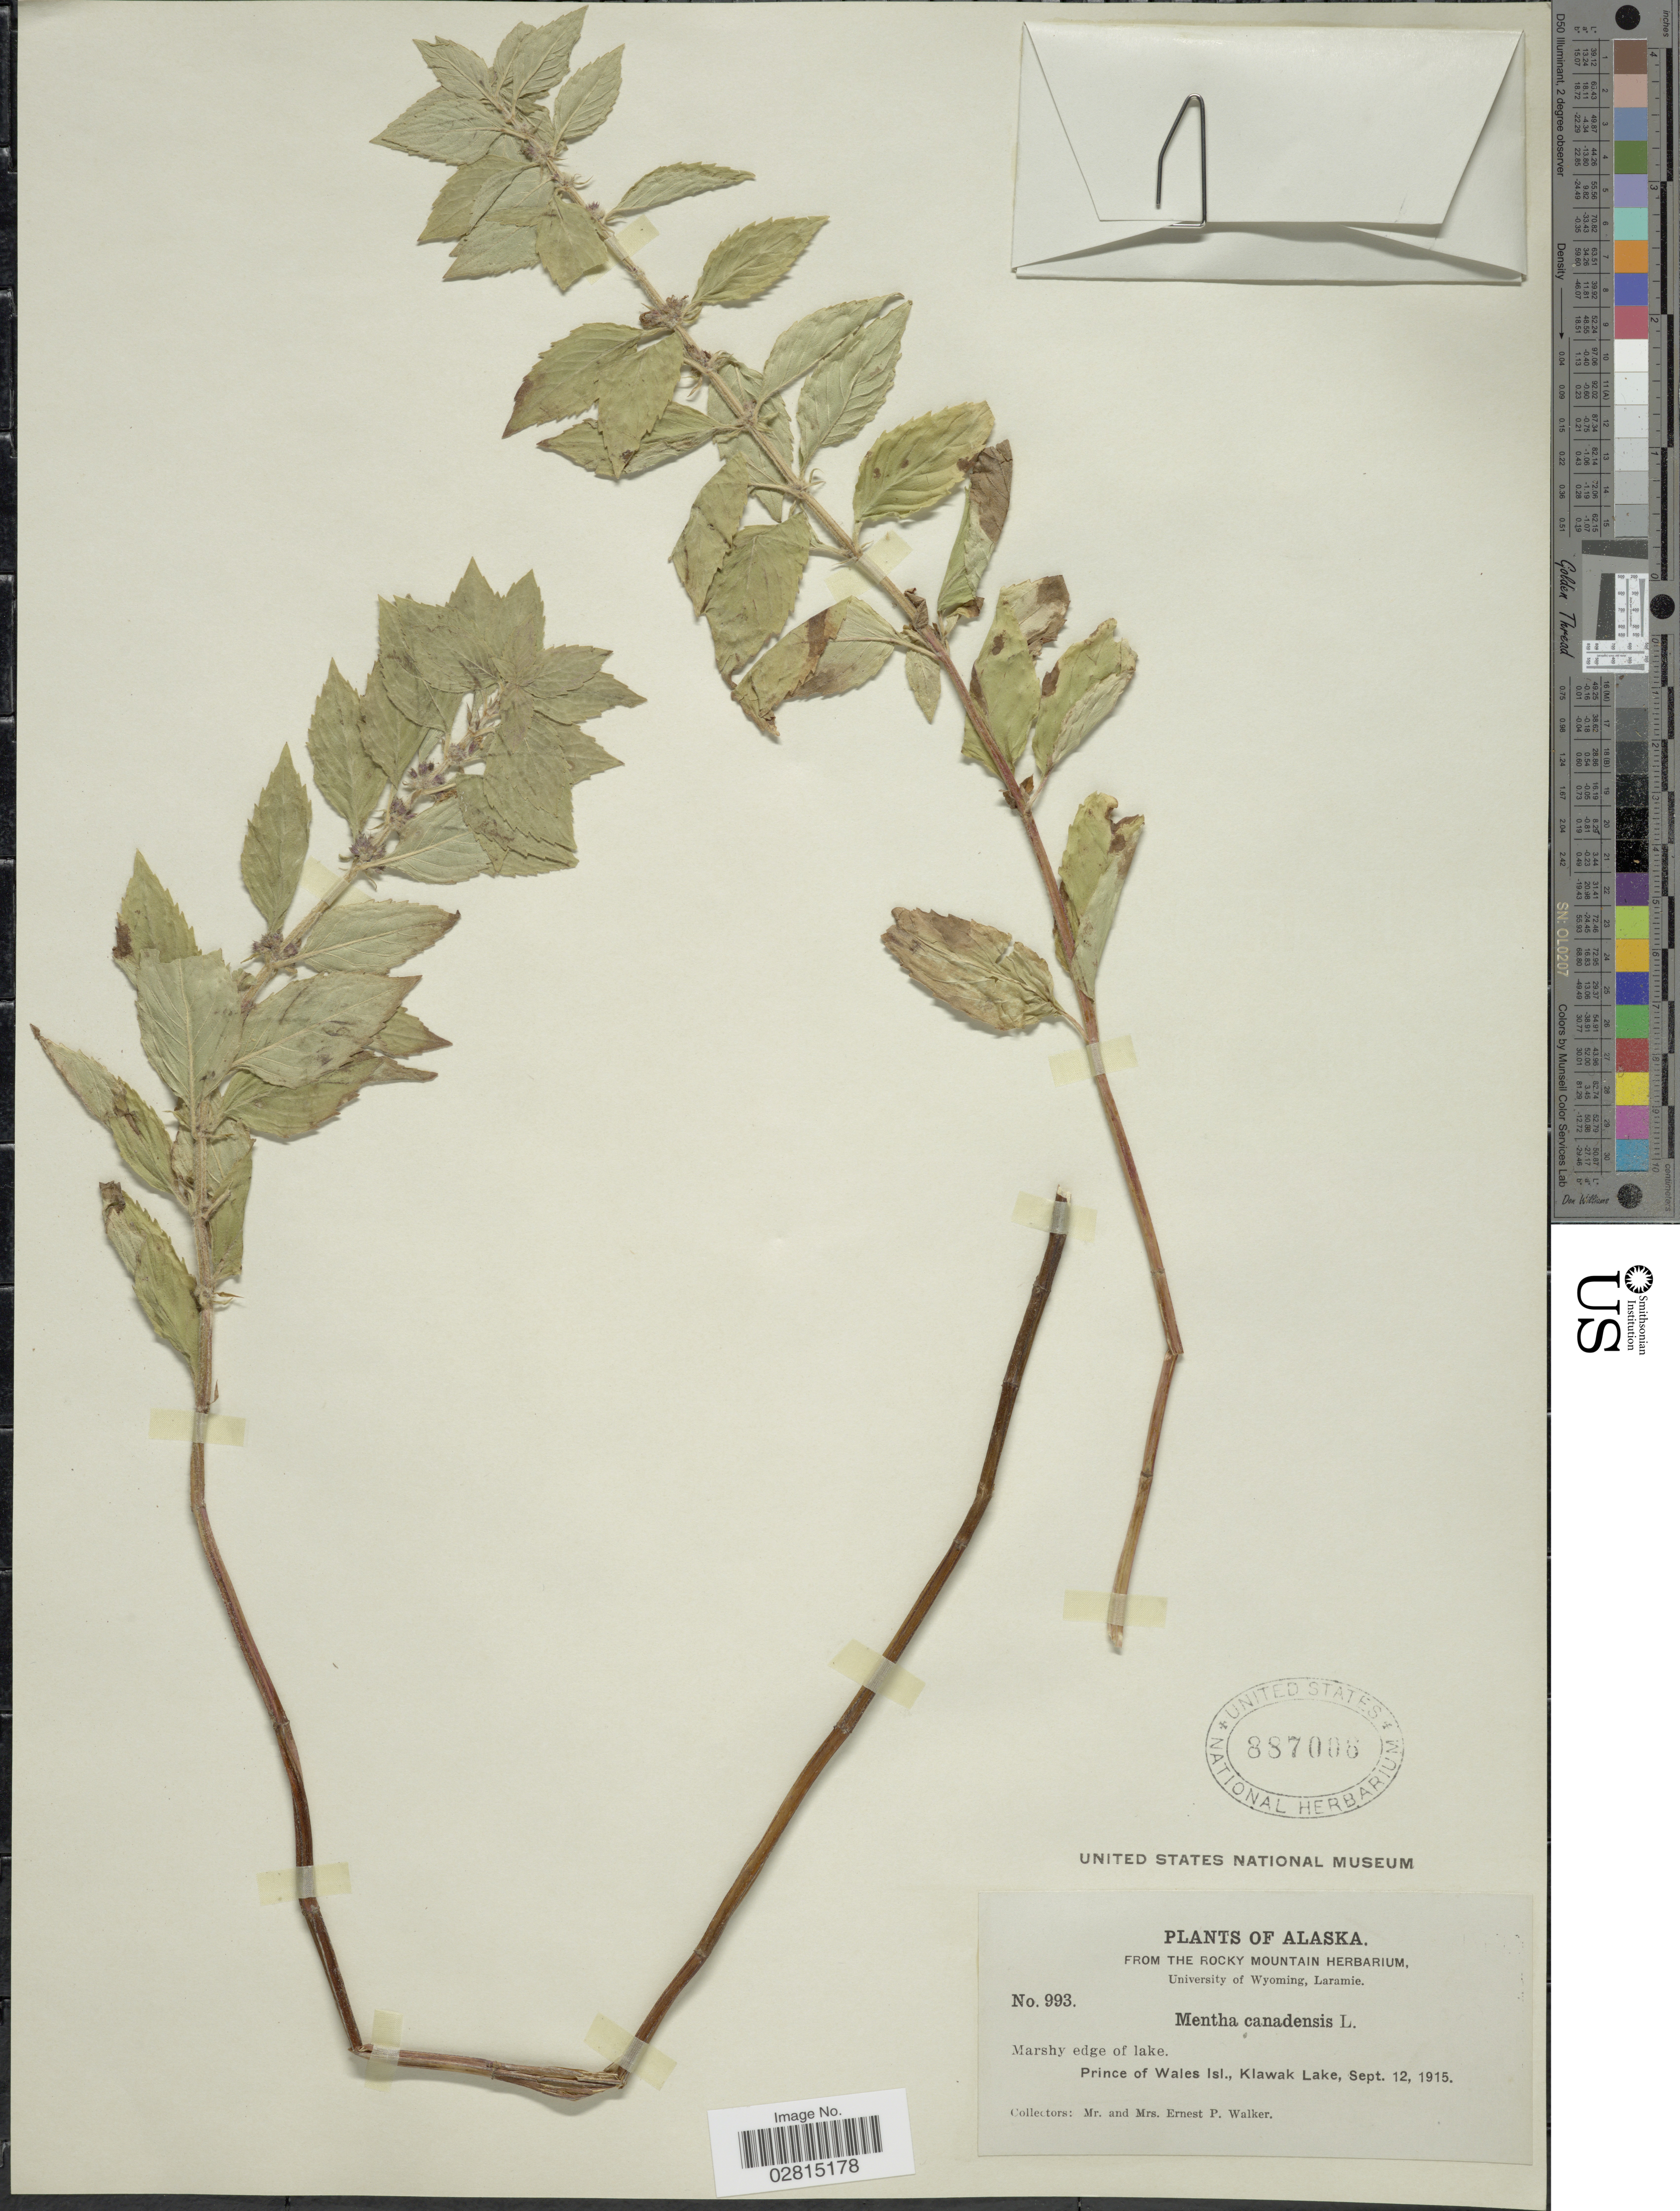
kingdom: Plantae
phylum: Tracheophyta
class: Magnoliopsida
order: Lamiales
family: Lamiaceae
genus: Mentha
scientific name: Mentha arvensis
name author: L.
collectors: E. P. Walker & E. Walker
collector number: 993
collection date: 1915-09-12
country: United States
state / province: Alaska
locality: Prince of Wales Isl., Klawak Lake.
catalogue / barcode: US 887008